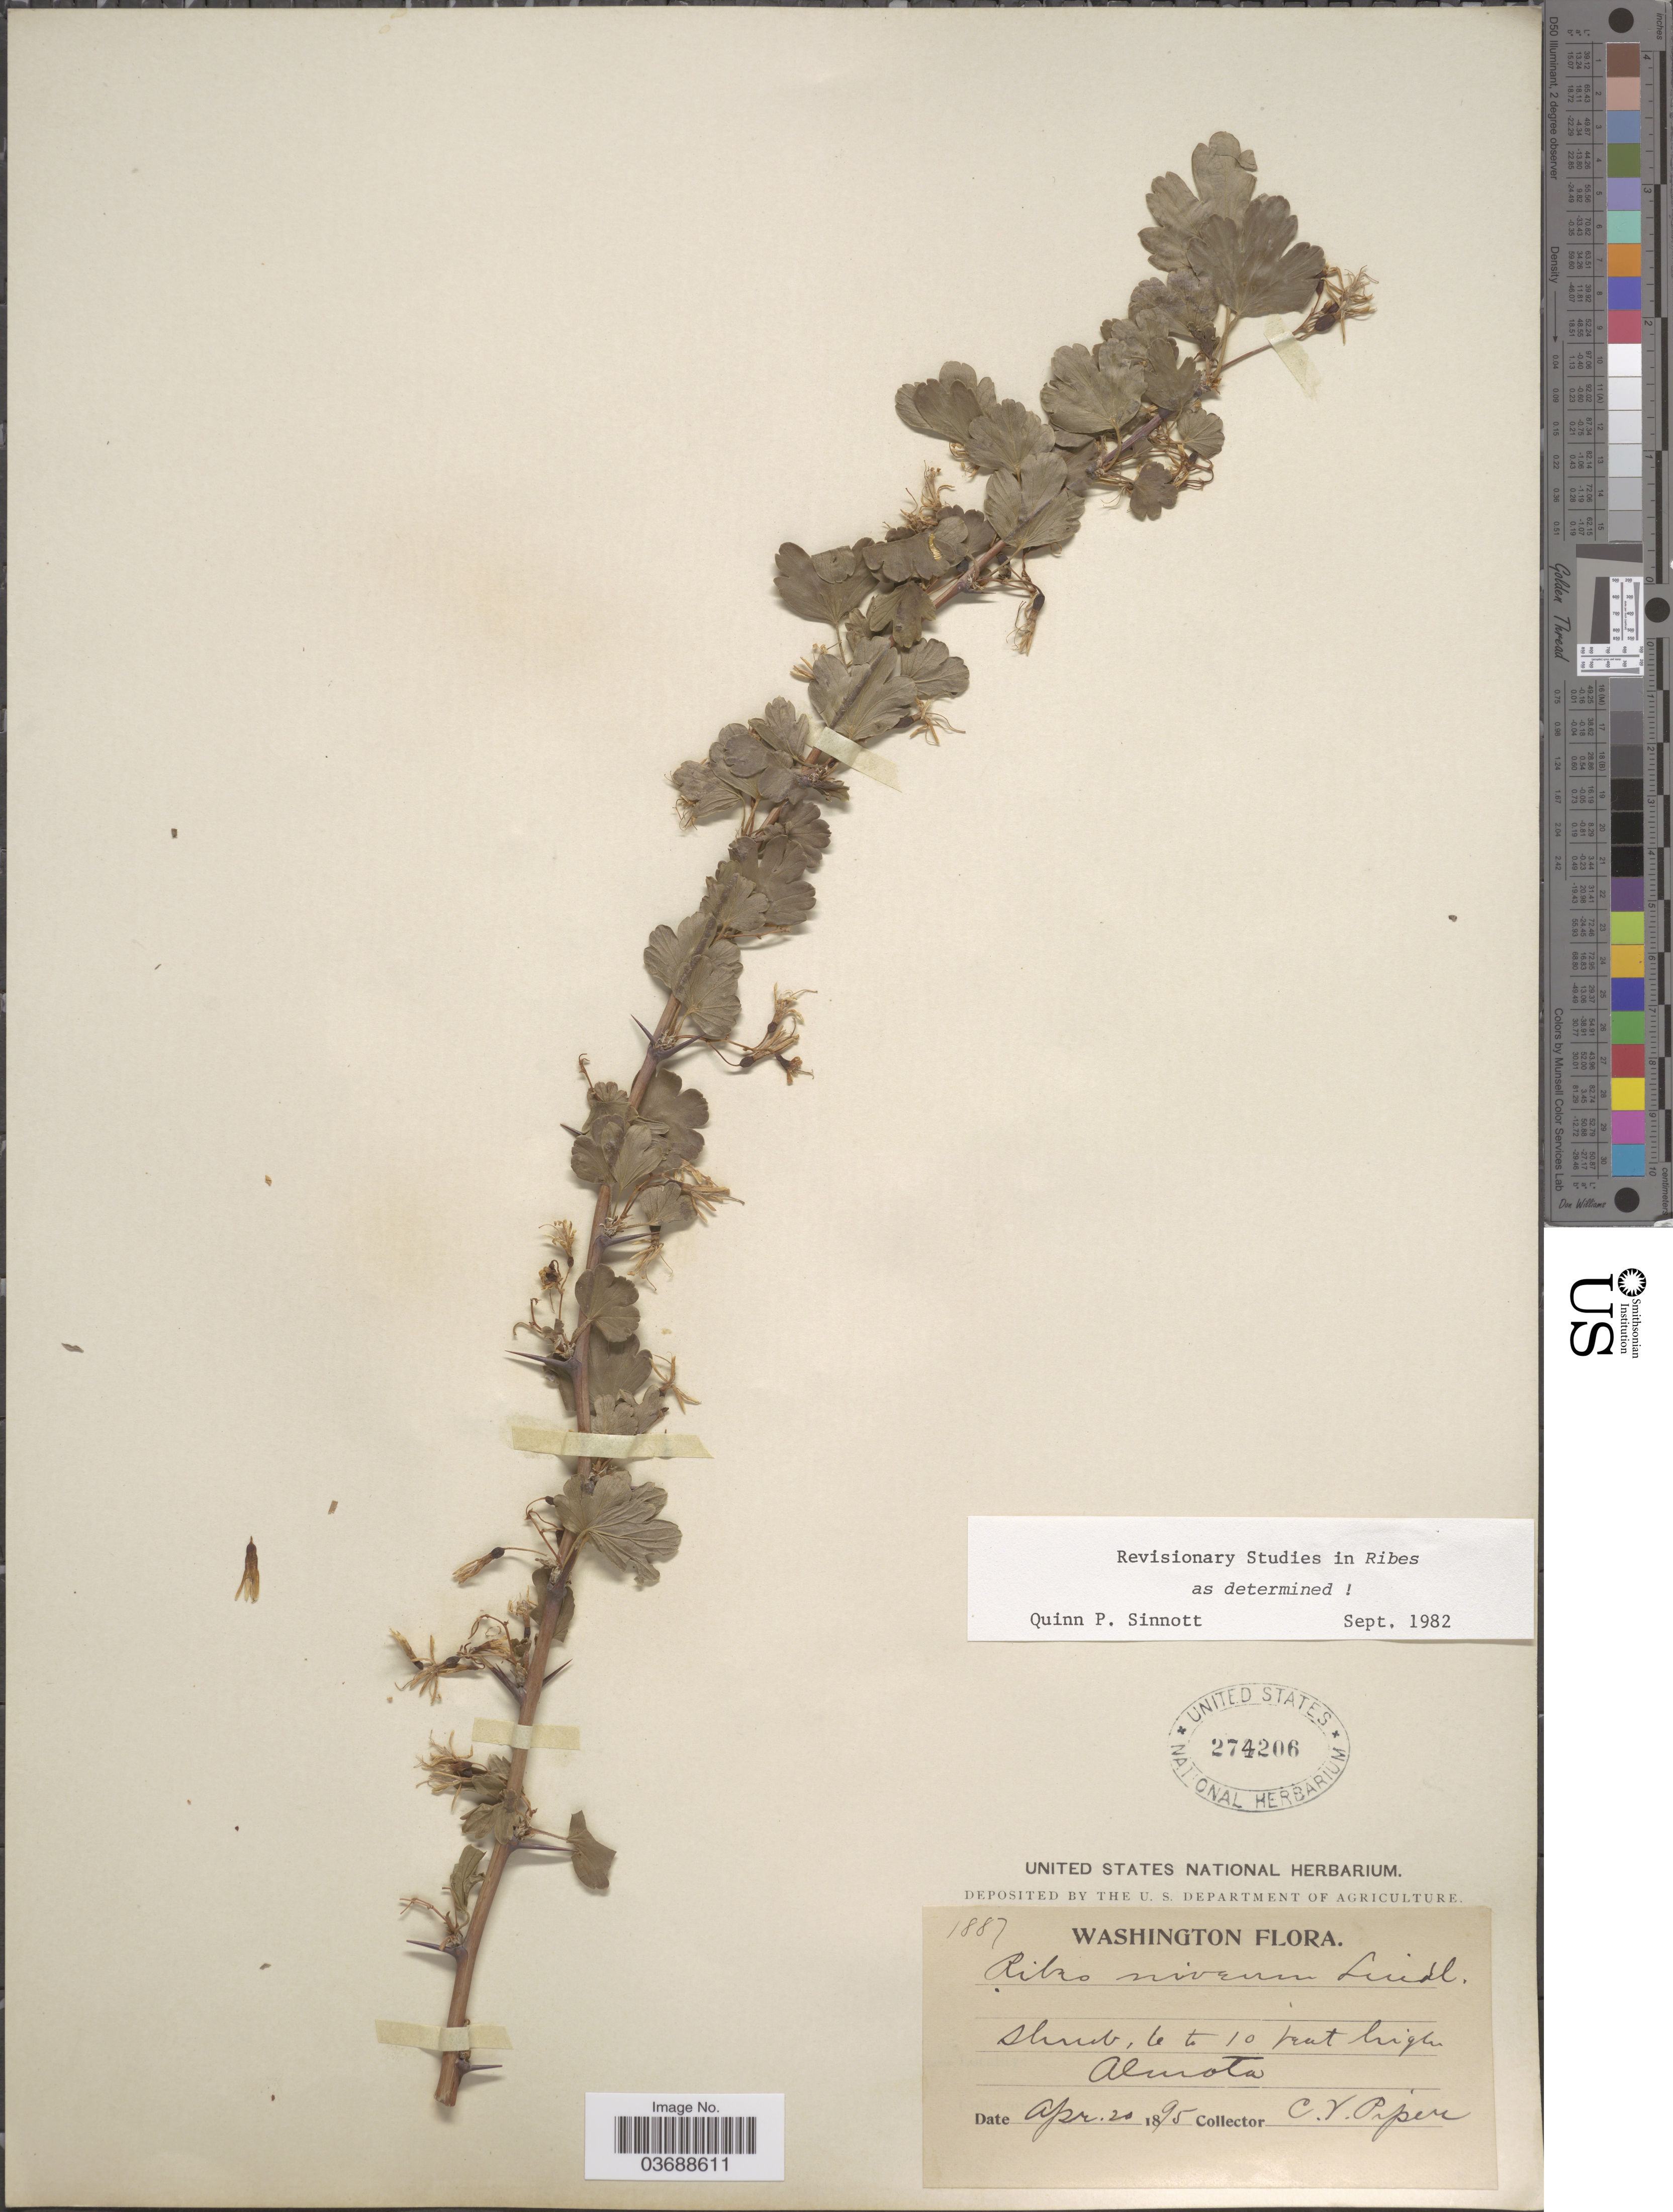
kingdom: Plantae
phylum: Tracheophyta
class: Magnoliopsida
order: Saxifragales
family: Grossulariaceae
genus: Ribes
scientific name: Ribes niveum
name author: Lindl.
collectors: C. V. Piper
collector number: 1887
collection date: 1895-04-20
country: United States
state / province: Washington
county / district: Whitman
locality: Almota.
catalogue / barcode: US 274206